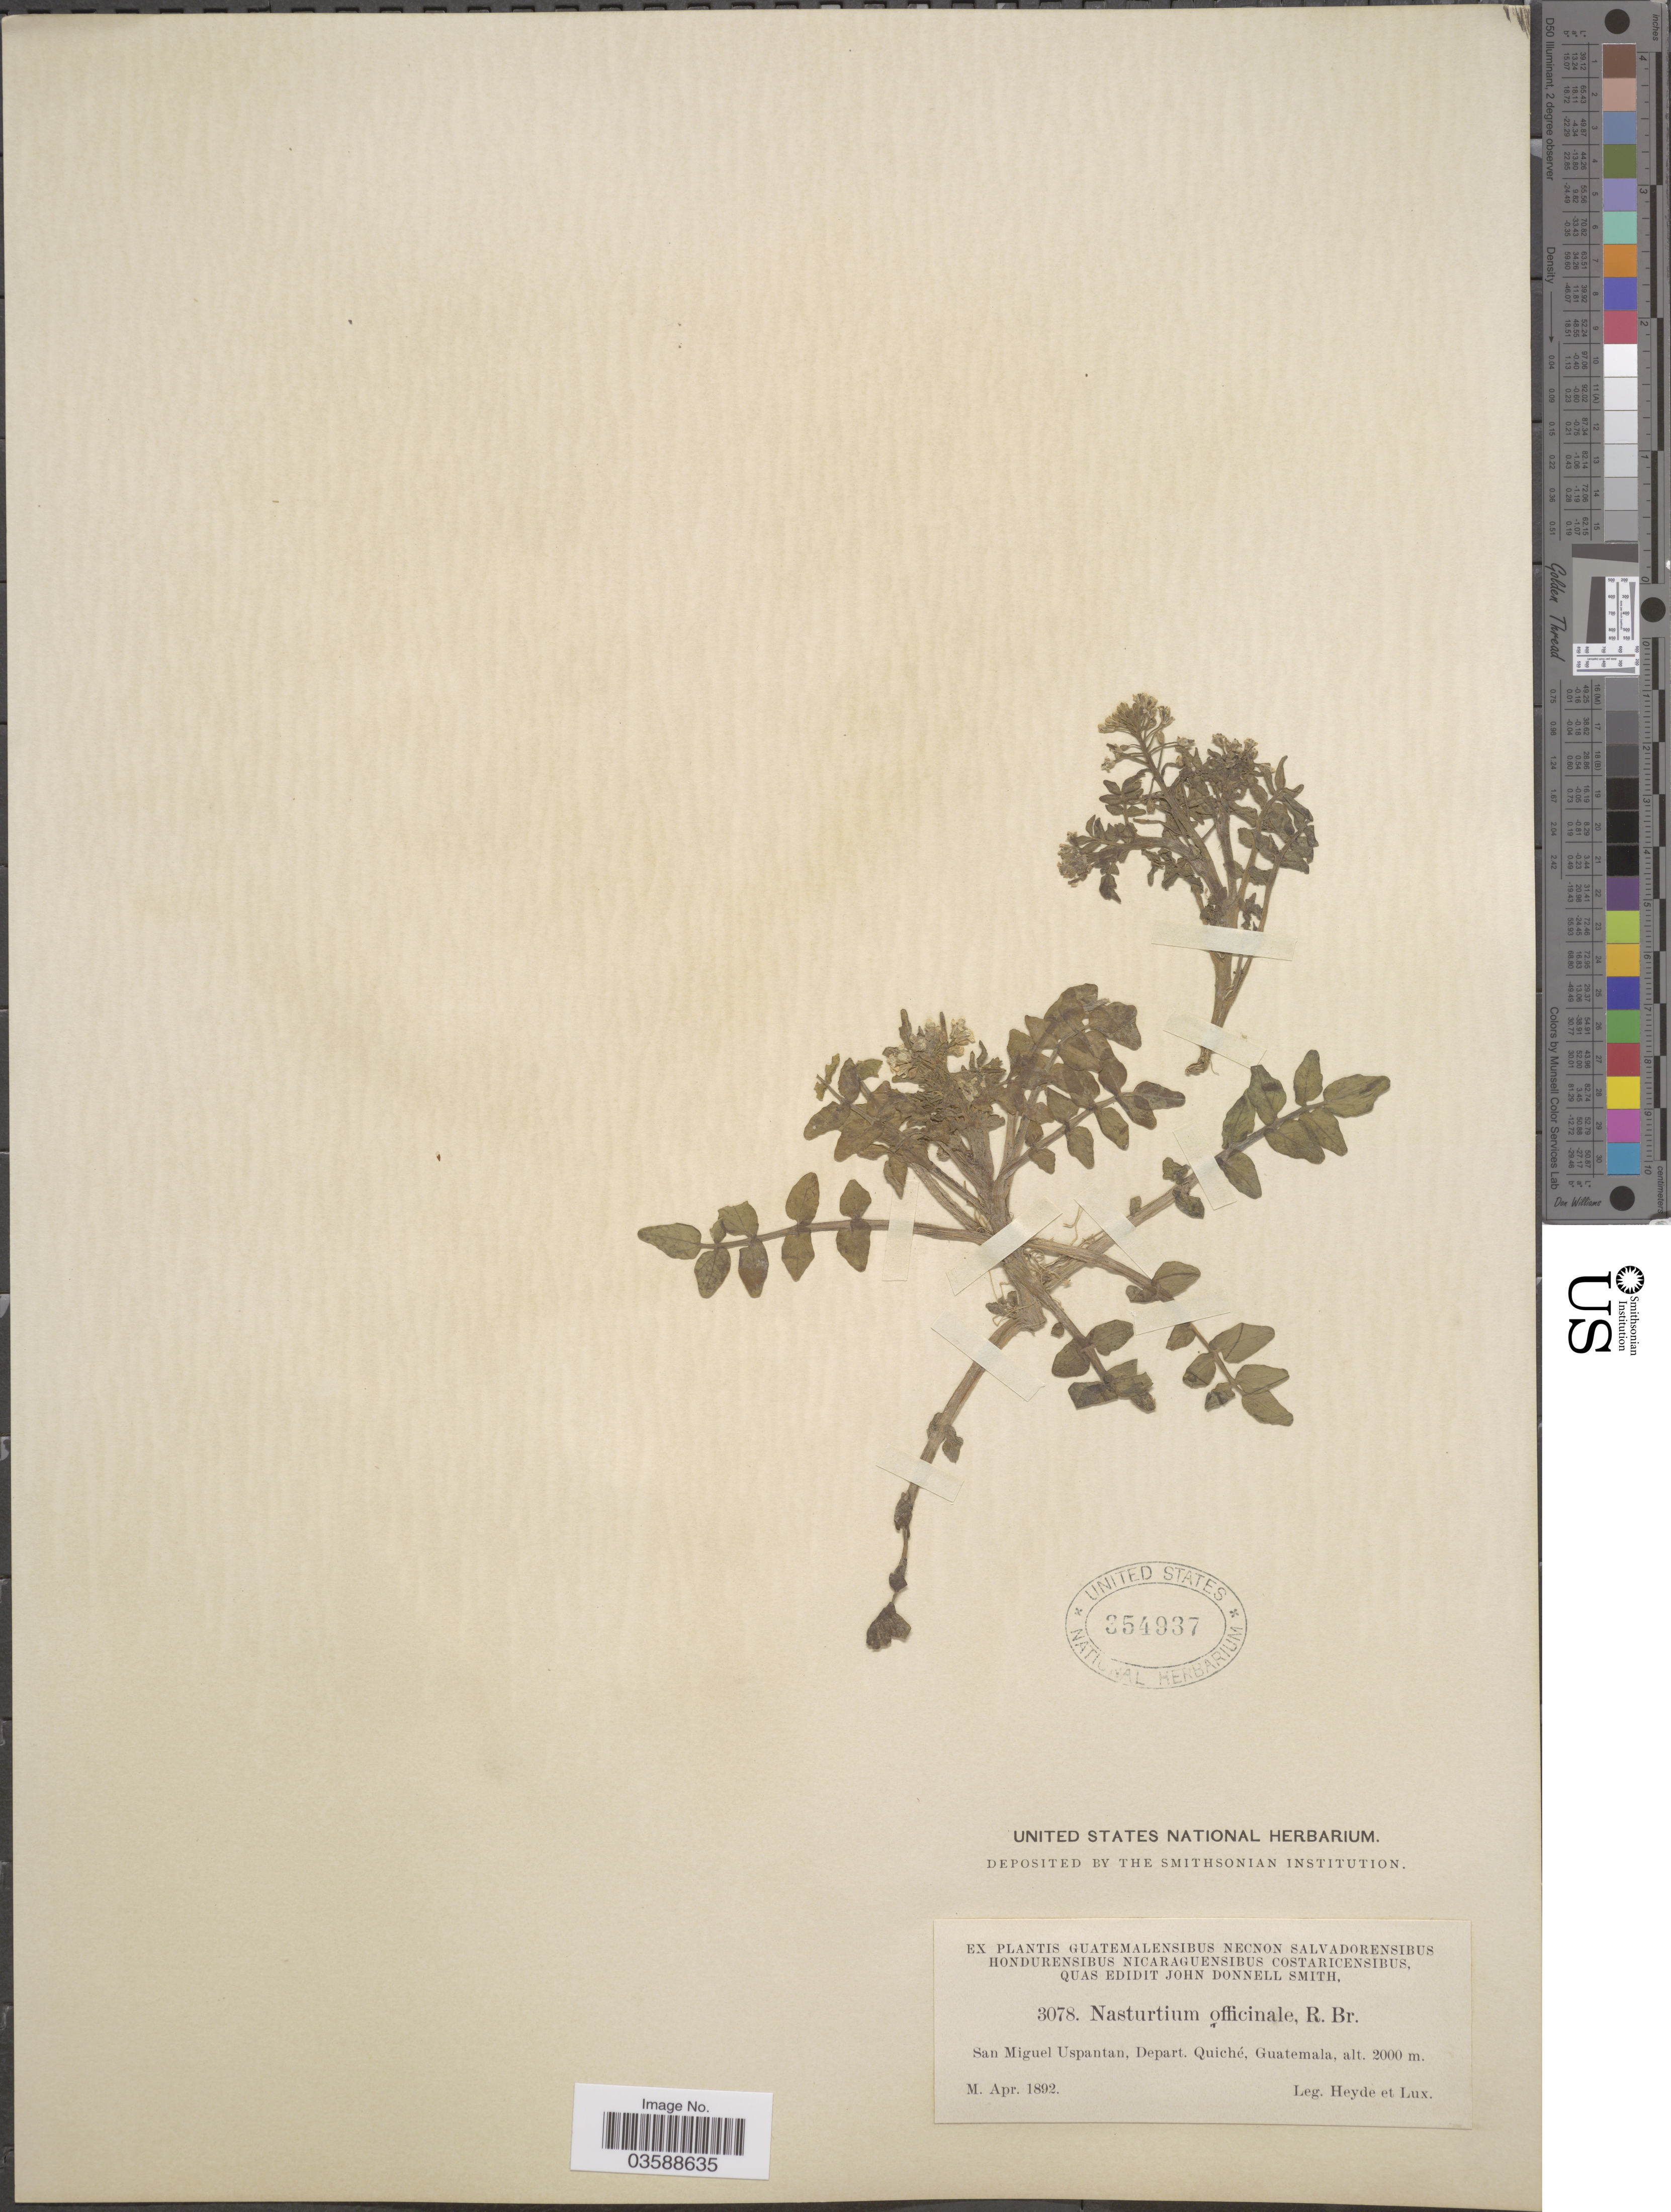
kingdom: Plantae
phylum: Tracheophyta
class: Magnoliopsida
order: Brassicales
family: Brassicaceae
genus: Nasturtium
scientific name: Nasturtium officinale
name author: R. Br.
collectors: Heyde & Lux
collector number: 3078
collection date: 1892-04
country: Guatemala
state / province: El Quiche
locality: San Miguel Uspantan, Depart. Quiché.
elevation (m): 2000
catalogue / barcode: US 354937